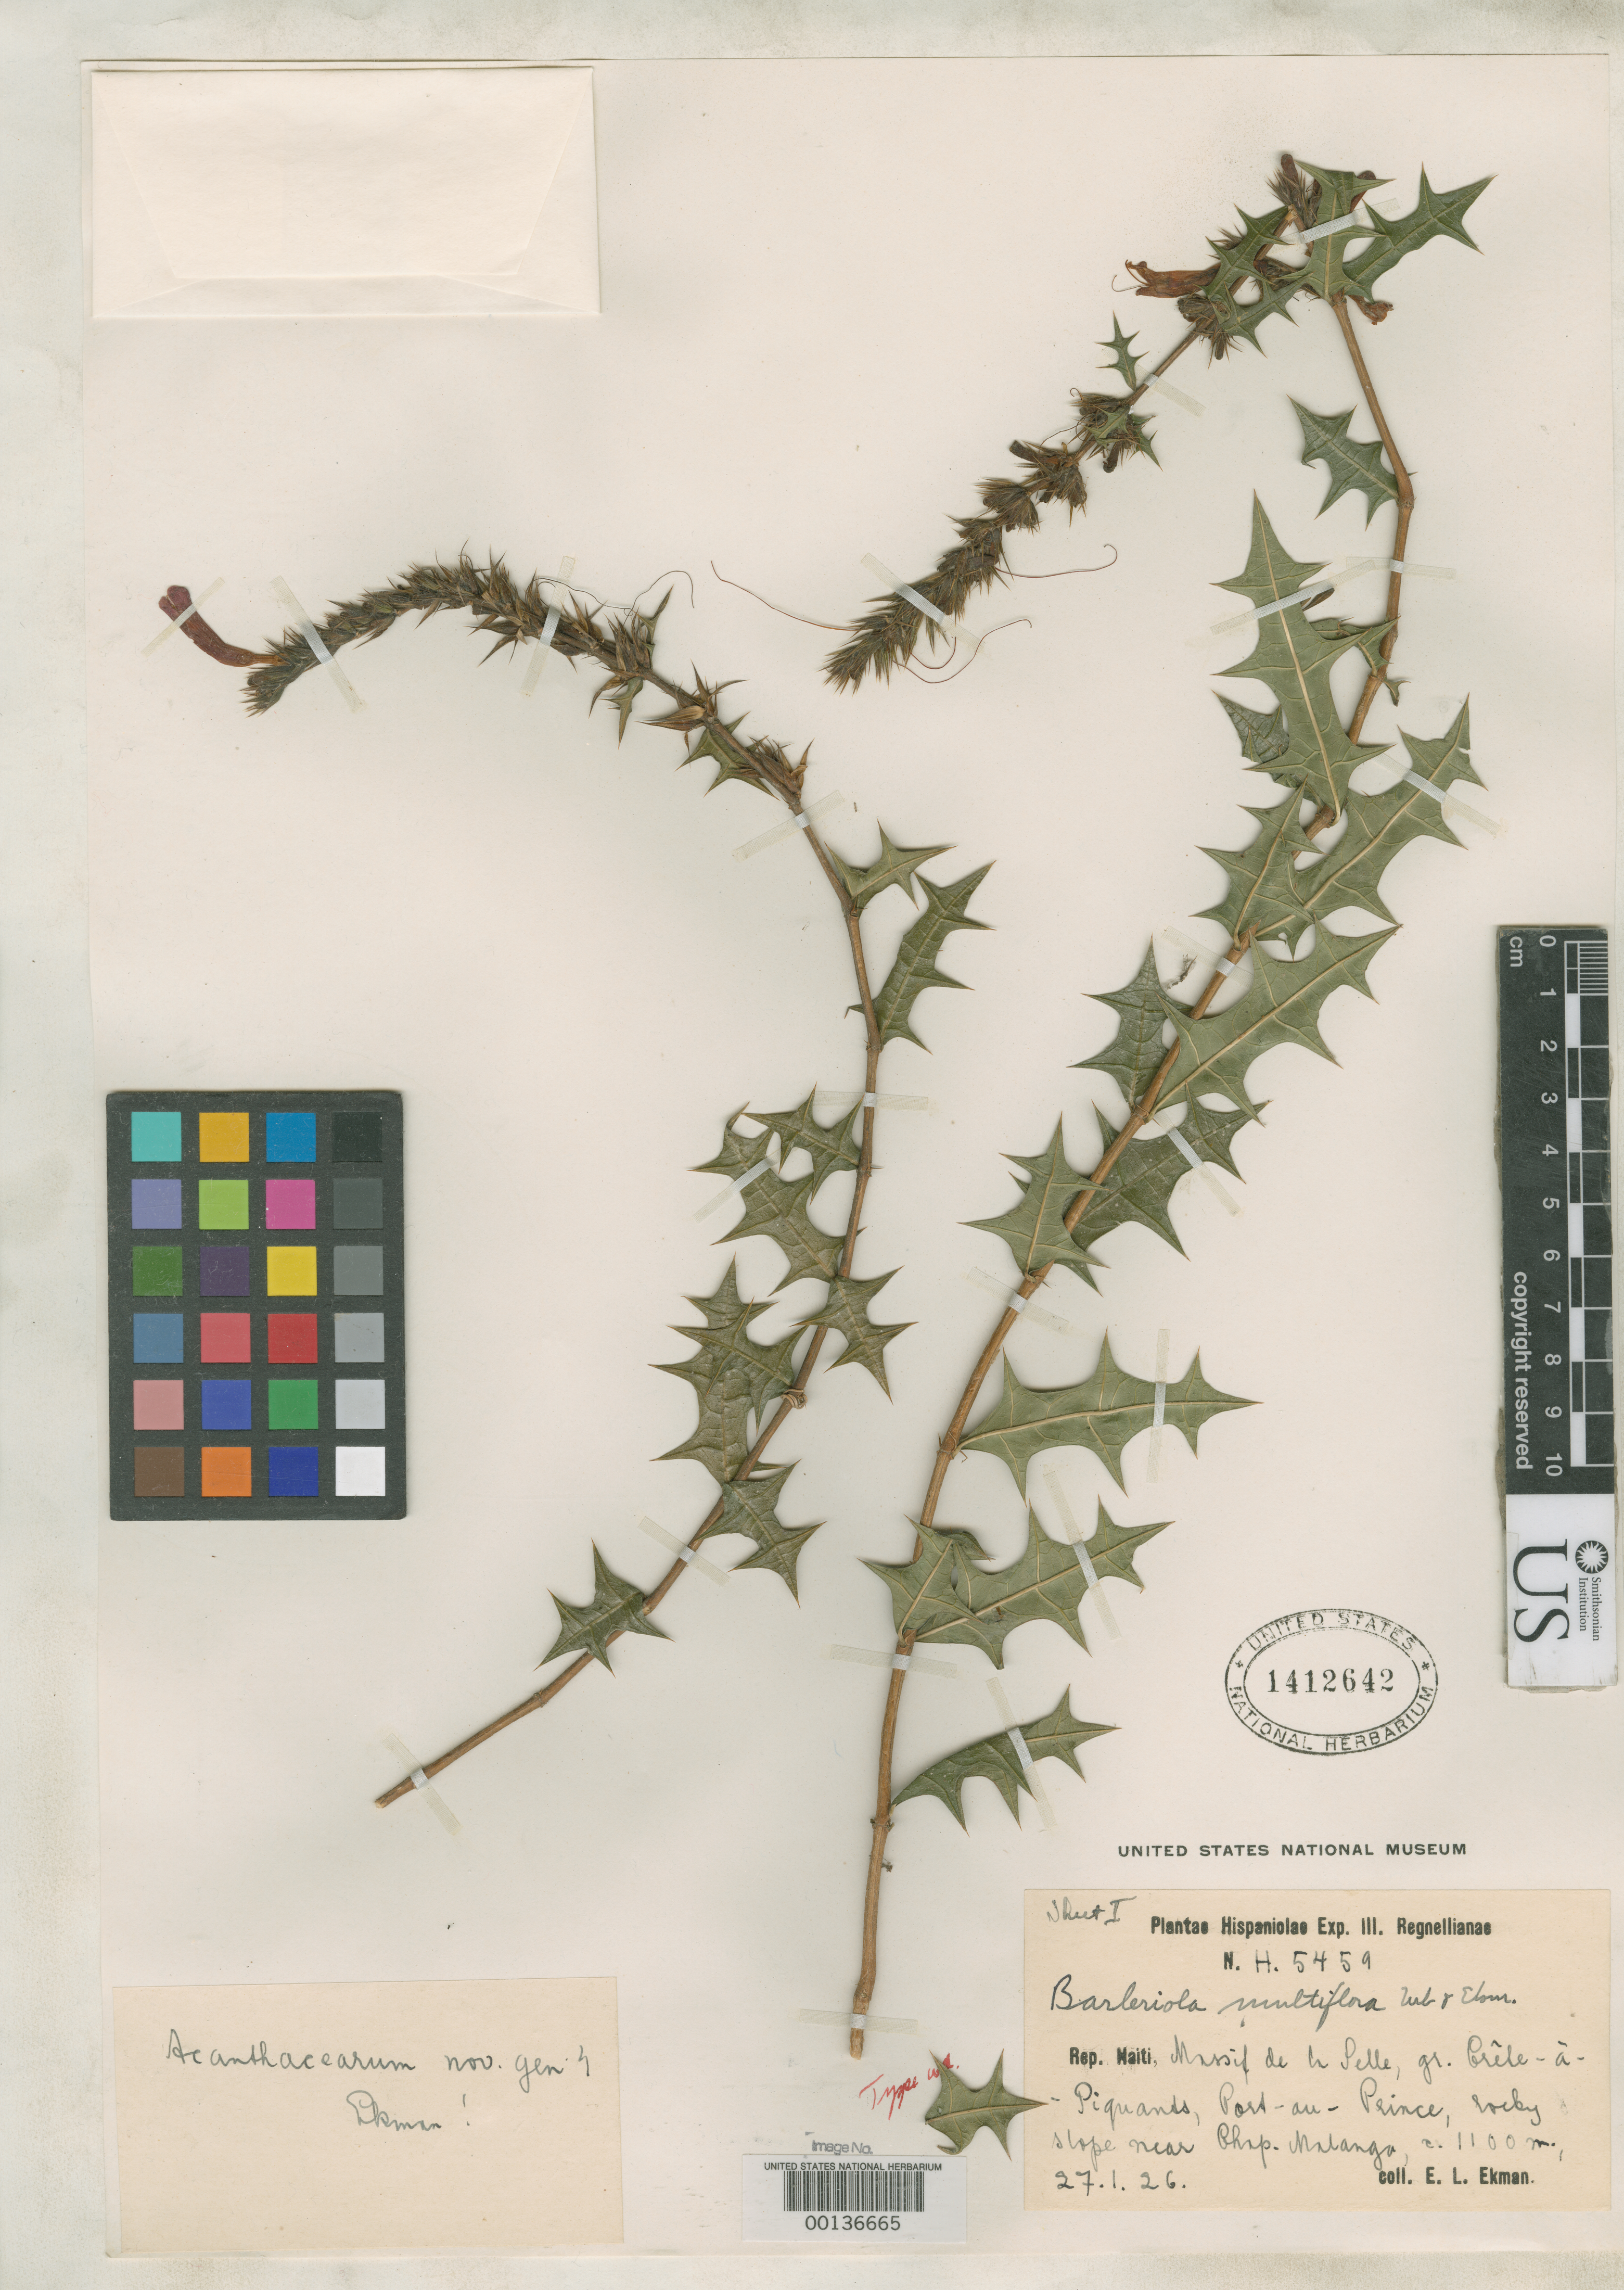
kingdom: Plantae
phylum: Tracheophyta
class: Magnoliopsida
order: Lamiales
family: Acanthaceae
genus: Barleriola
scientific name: Barleriola multiflora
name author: Urb. & Ekman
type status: Isotype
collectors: E. L. Ekman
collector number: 5459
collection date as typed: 27 Jan 1926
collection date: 1926-01-27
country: Haiti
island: Hispaniola Island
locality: Massif de La Selle, prope Port-au-Prince, Chapelle Malanga.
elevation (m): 1100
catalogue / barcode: US 1412642